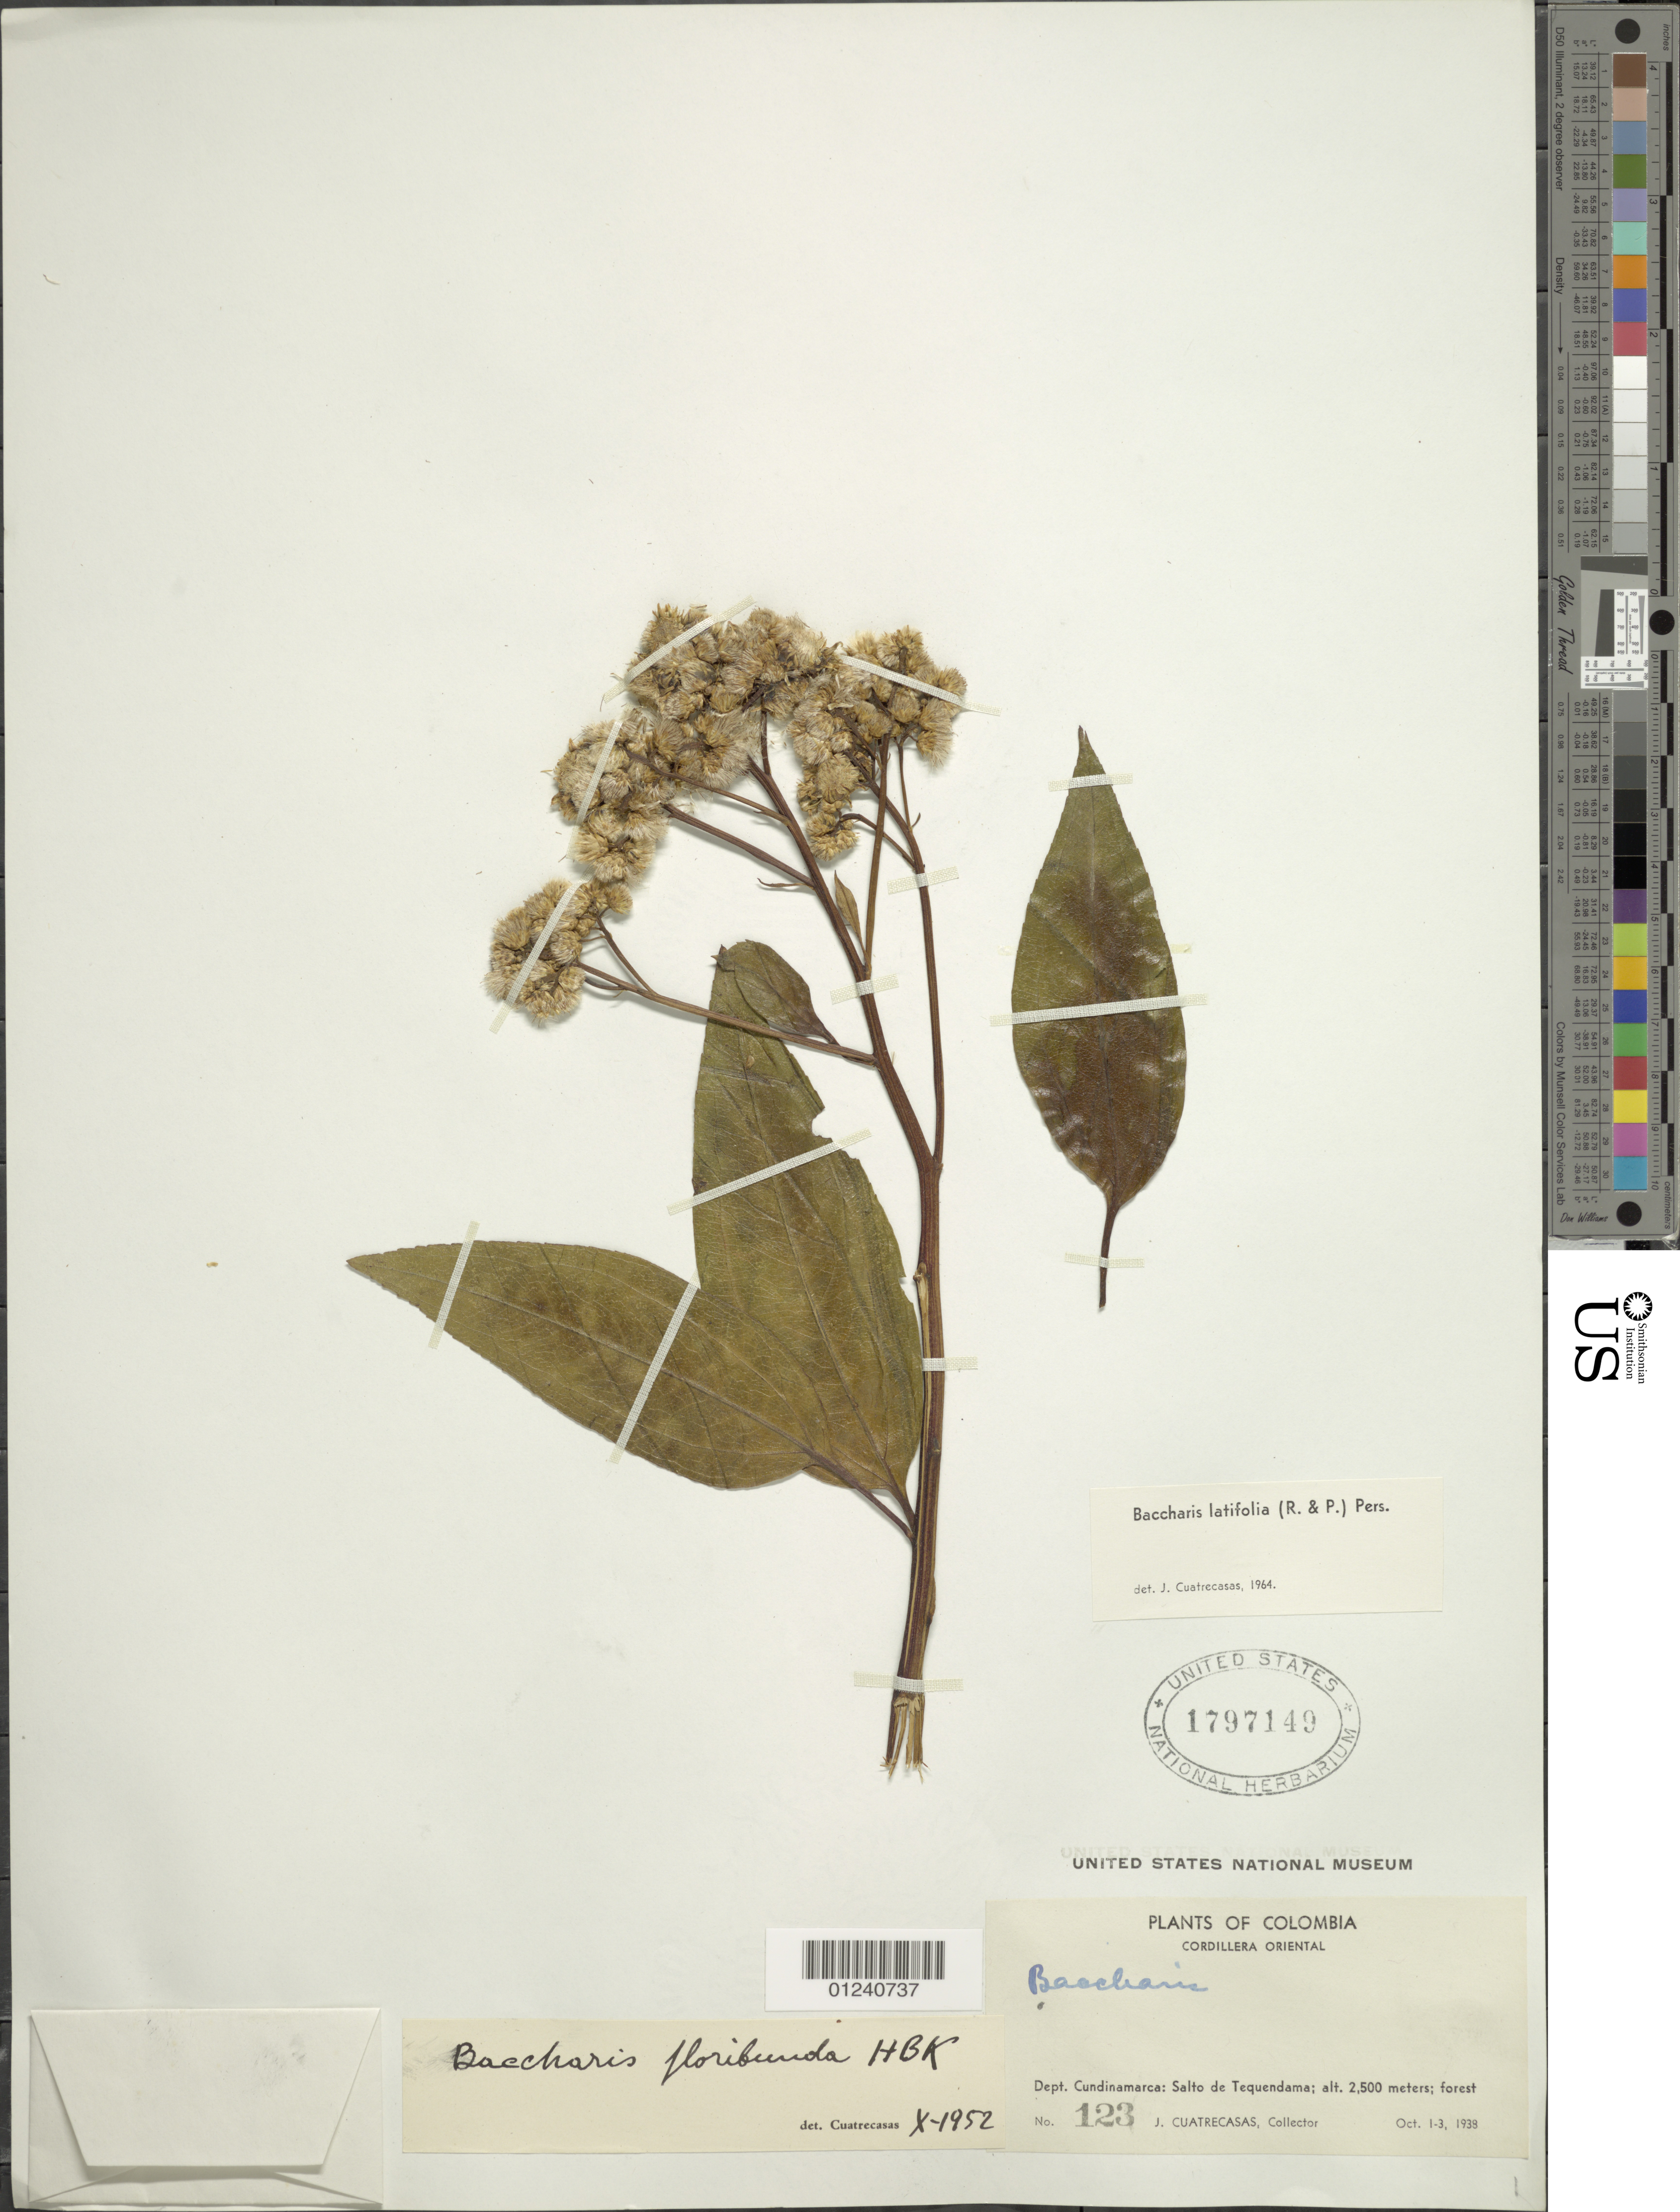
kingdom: Plantae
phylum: Tracheophyta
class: Magnoliopsida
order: Asterales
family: Asteraceae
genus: Baccharis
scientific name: Baccharis latifolia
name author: (Ruiz & Pav.) Pers.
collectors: J. Cuatrecasas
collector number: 123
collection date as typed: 01 Oct 1938 to 03 Oct 1938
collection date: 1938-10-01/1938-10-03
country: Colombia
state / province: Cundinamarca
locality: Salto de Tequendama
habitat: forest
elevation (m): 2500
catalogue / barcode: US 1797149